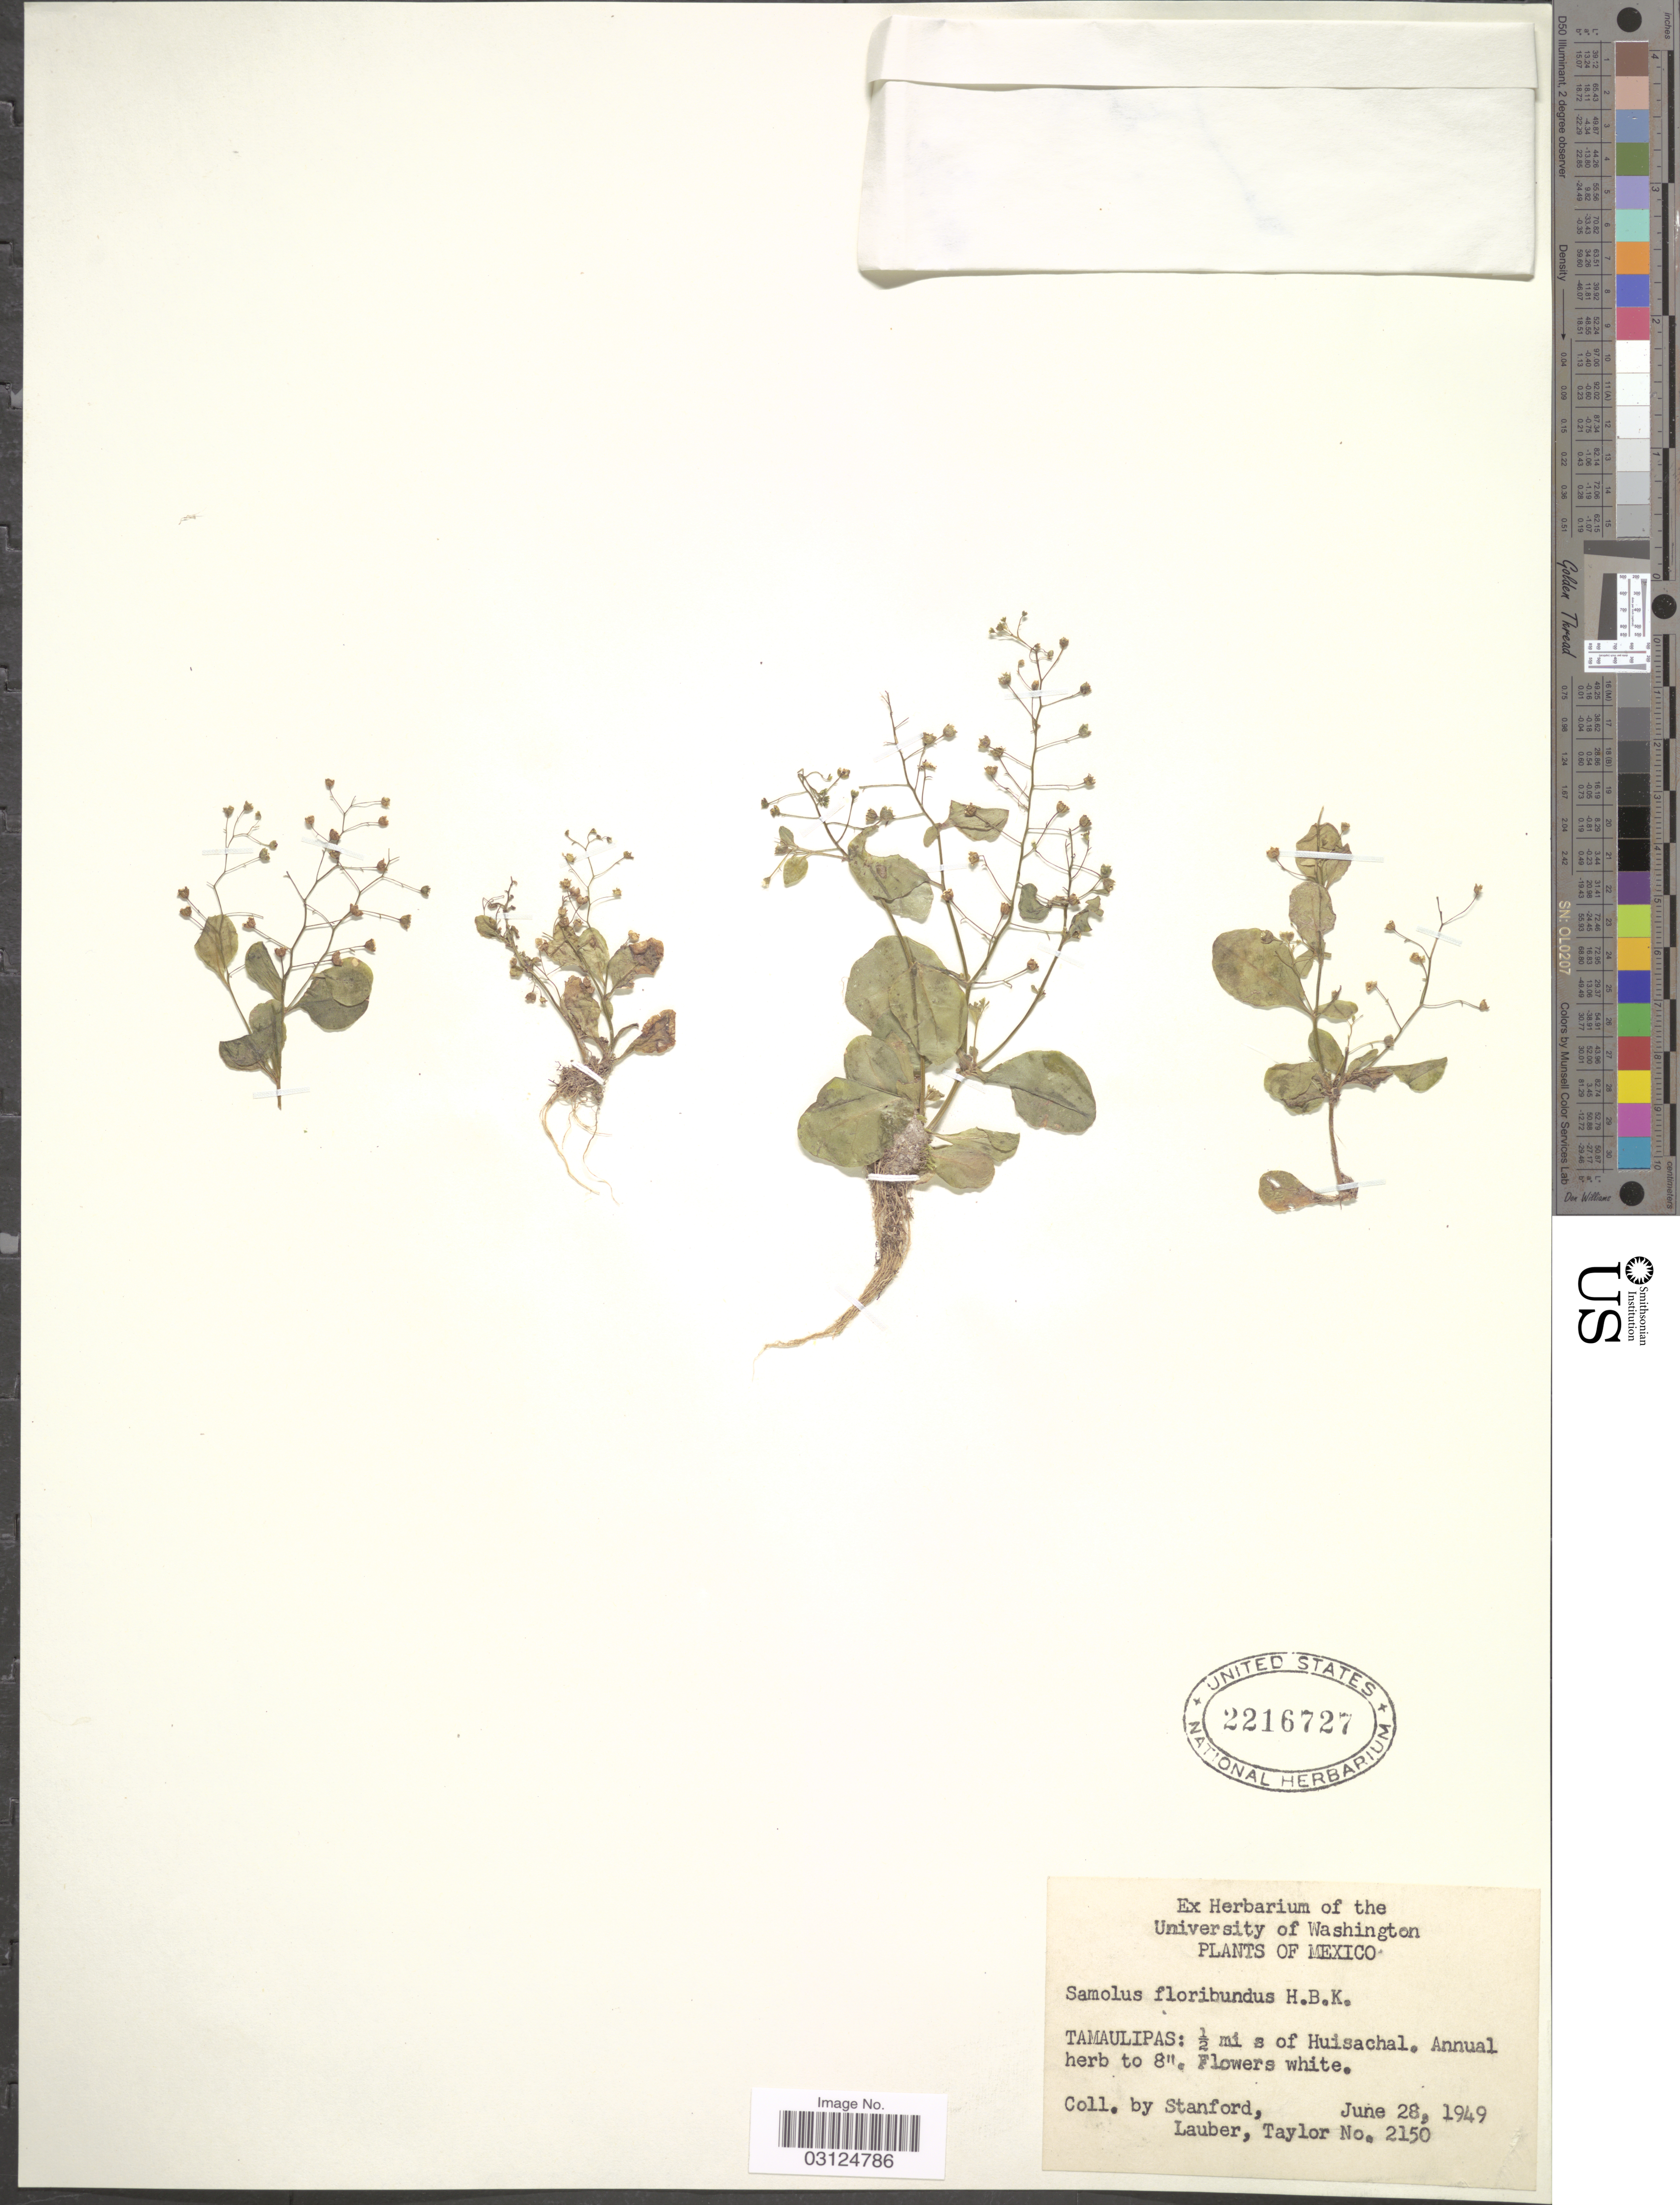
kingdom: Plantae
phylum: Tracheophyta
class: Magnoliopsida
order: Ericales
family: Primulaceae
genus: Samolus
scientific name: Samolus valerandi var. floribundus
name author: (Kunth) R. Knuth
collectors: -. Stanford, Lauber, -- & -- Taylor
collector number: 2150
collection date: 1949-06-28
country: Mexico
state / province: Tamaulipas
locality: ½ mi s of Huisachal.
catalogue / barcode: US 2216727